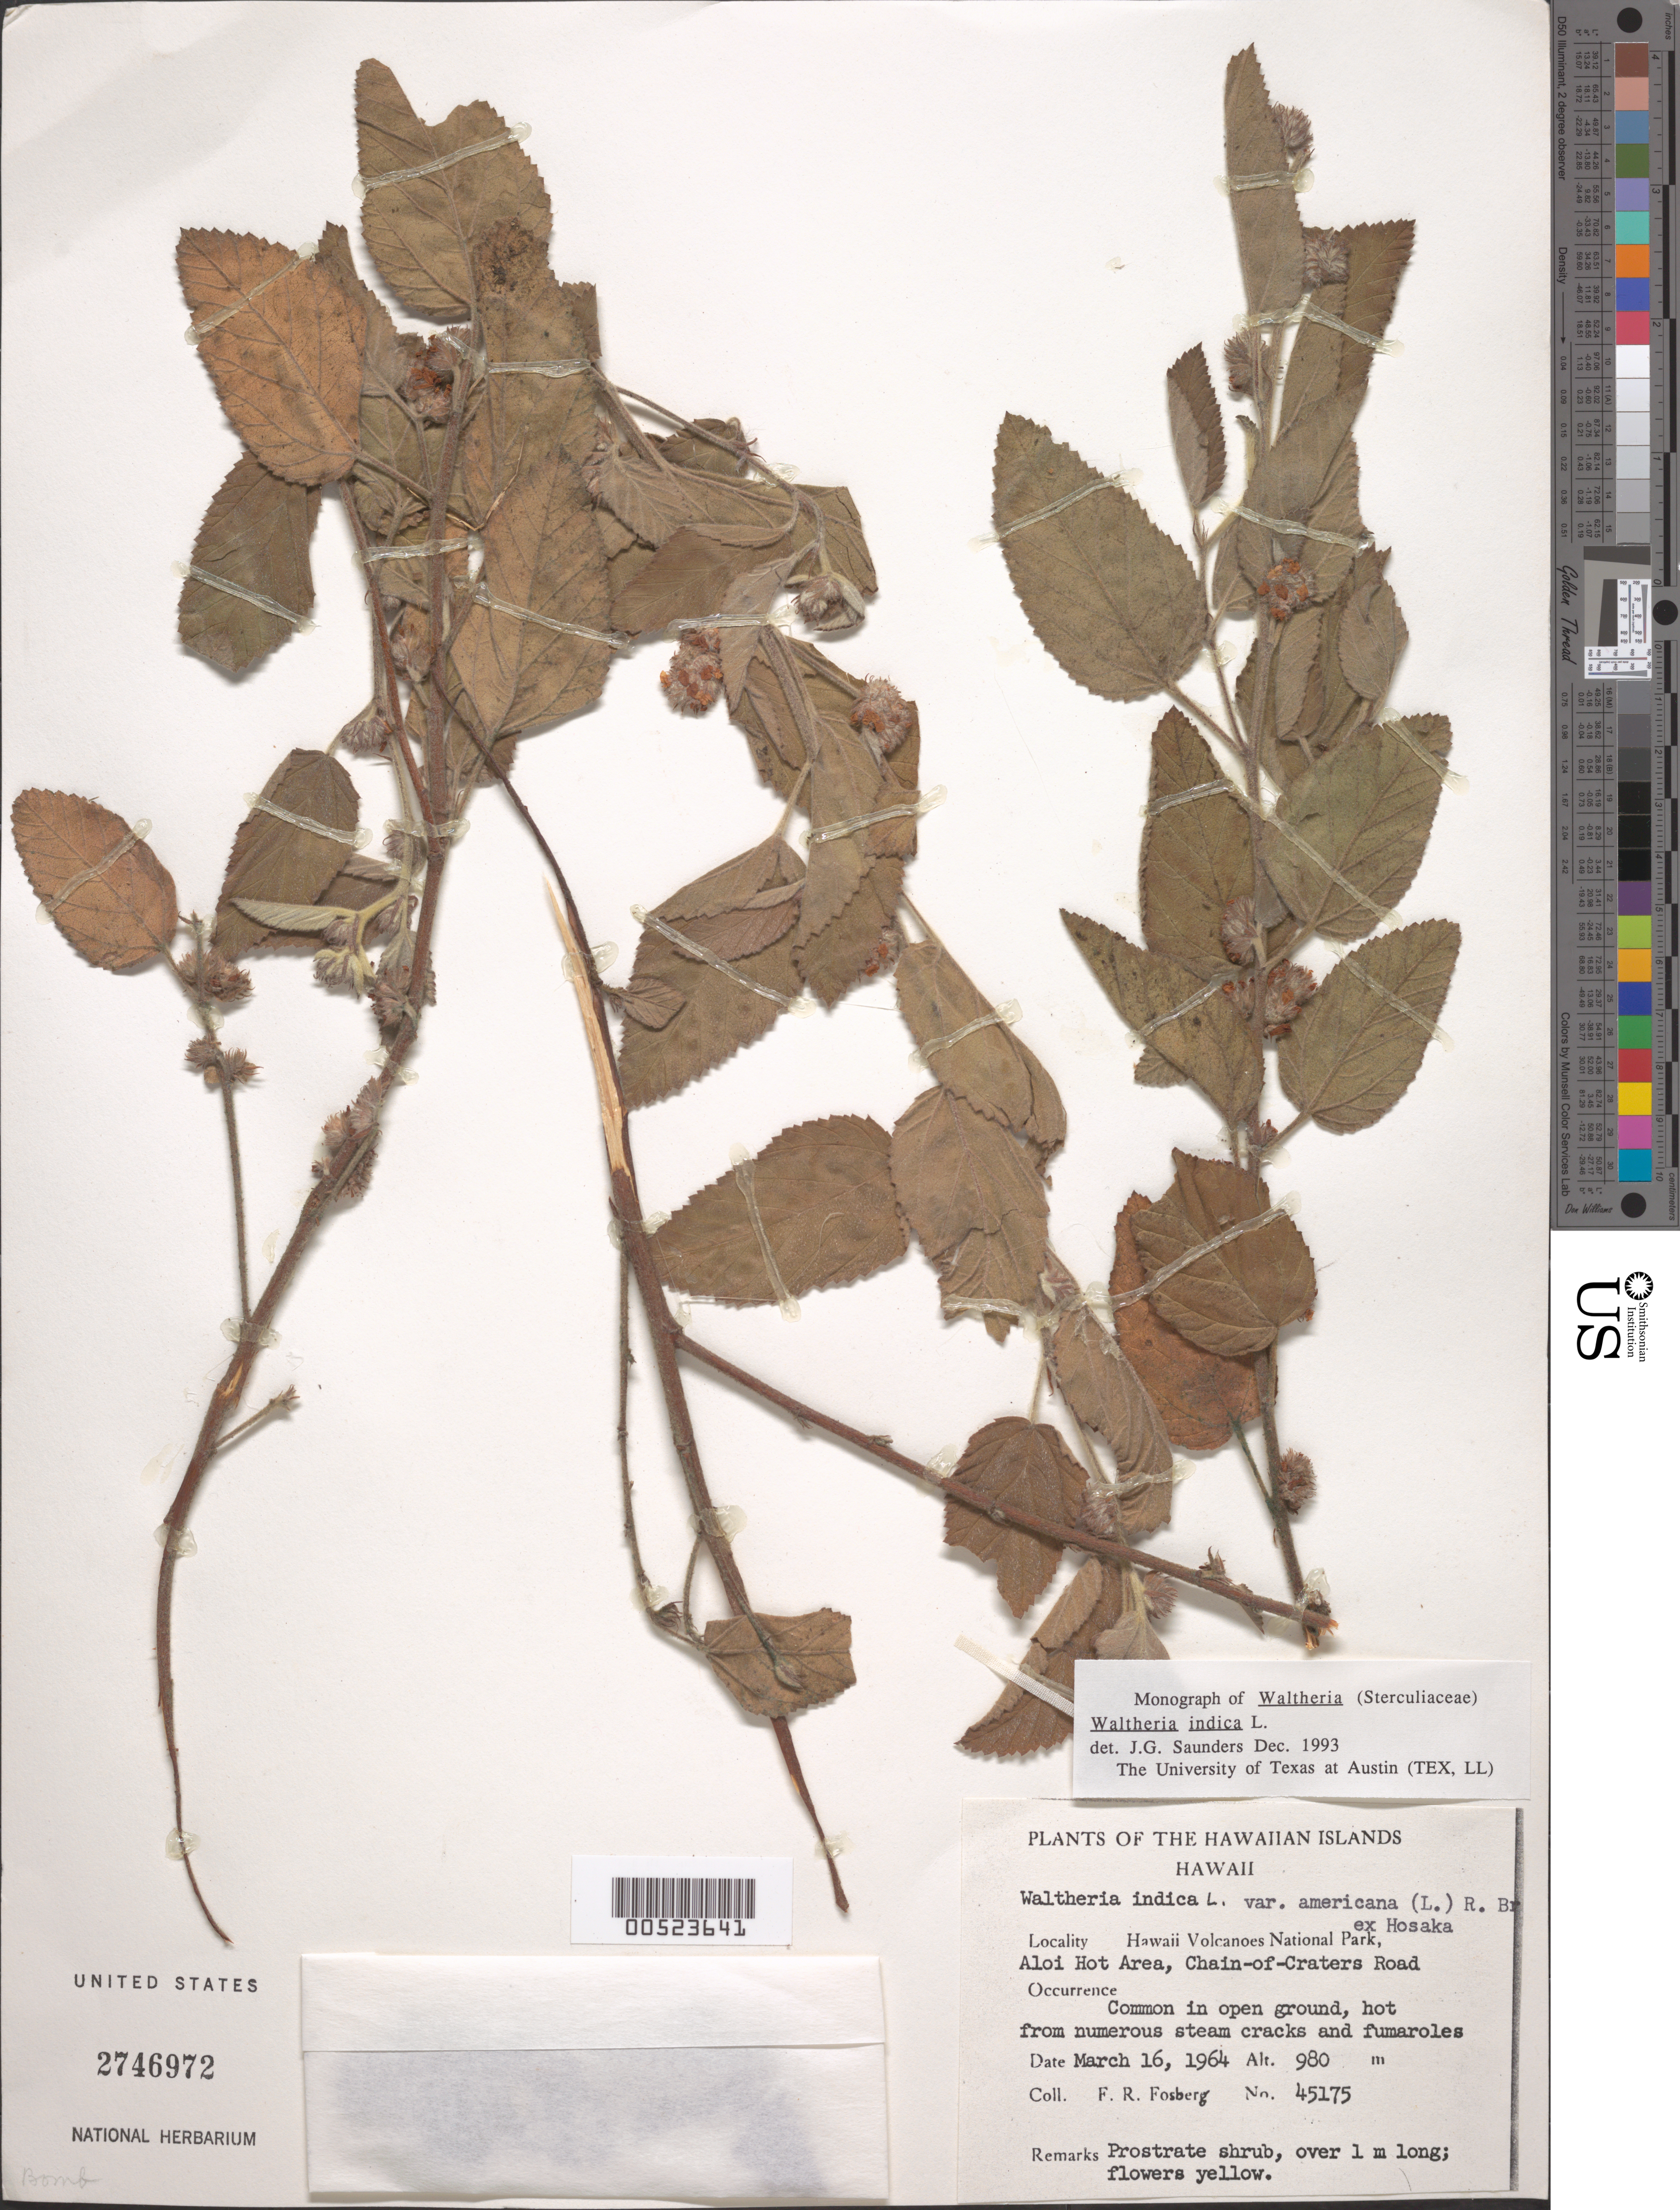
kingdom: Plantae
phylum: Tracheophyta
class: Magnoliopsida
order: Malvales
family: Malvaceae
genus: Waltheria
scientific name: Waltheria indica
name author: L.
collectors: F. R. Fosberg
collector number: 45175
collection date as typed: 16 Mar 1964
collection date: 1964-03-16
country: United States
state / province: Hawaii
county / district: Hawaii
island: Hawaii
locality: Hawaii Volcanoes National Park, Aloi Hot Area, Chain-of-Craters Rd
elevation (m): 980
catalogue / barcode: US 2746972